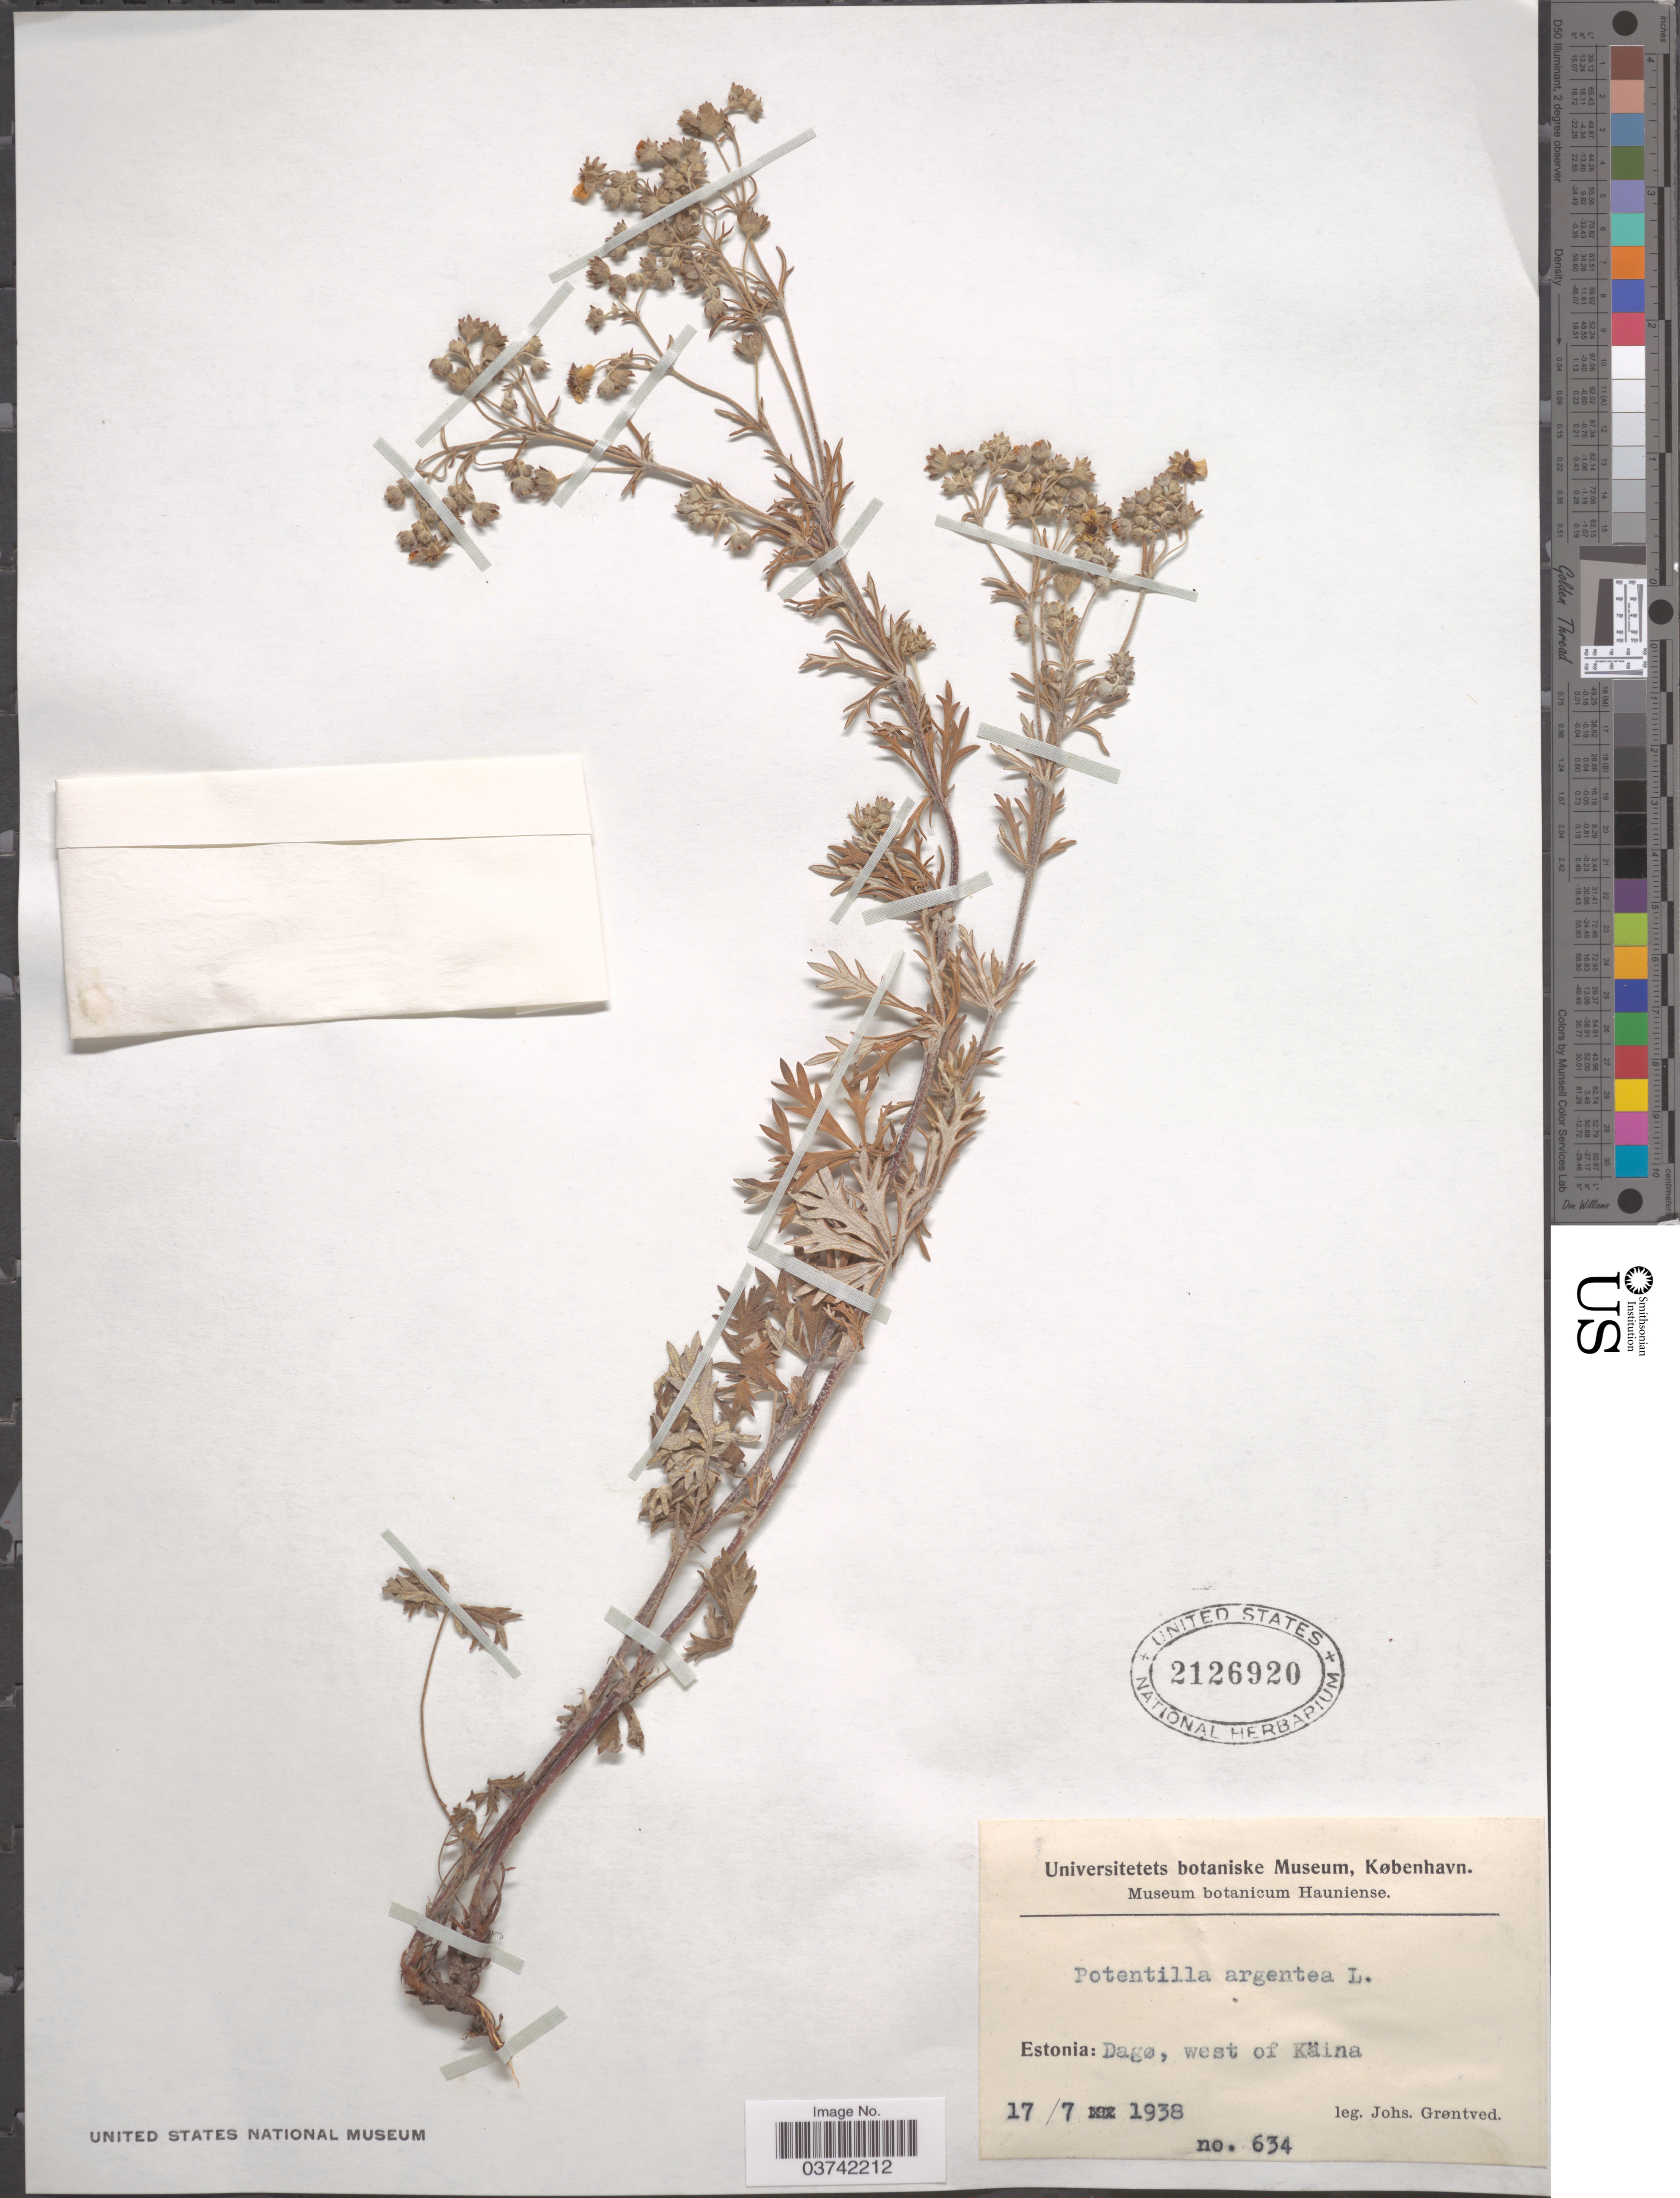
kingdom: Plantae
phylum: Tracheophyta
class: Magnoliopsida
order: Rosales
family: Rosaceae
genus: Potentilla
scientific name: Potentilla argentea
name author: L.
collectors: J. Grøntved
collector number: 634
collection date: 1938-07-17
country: Estonia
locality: Dagø, west of Käina.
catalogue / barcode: US 2126920